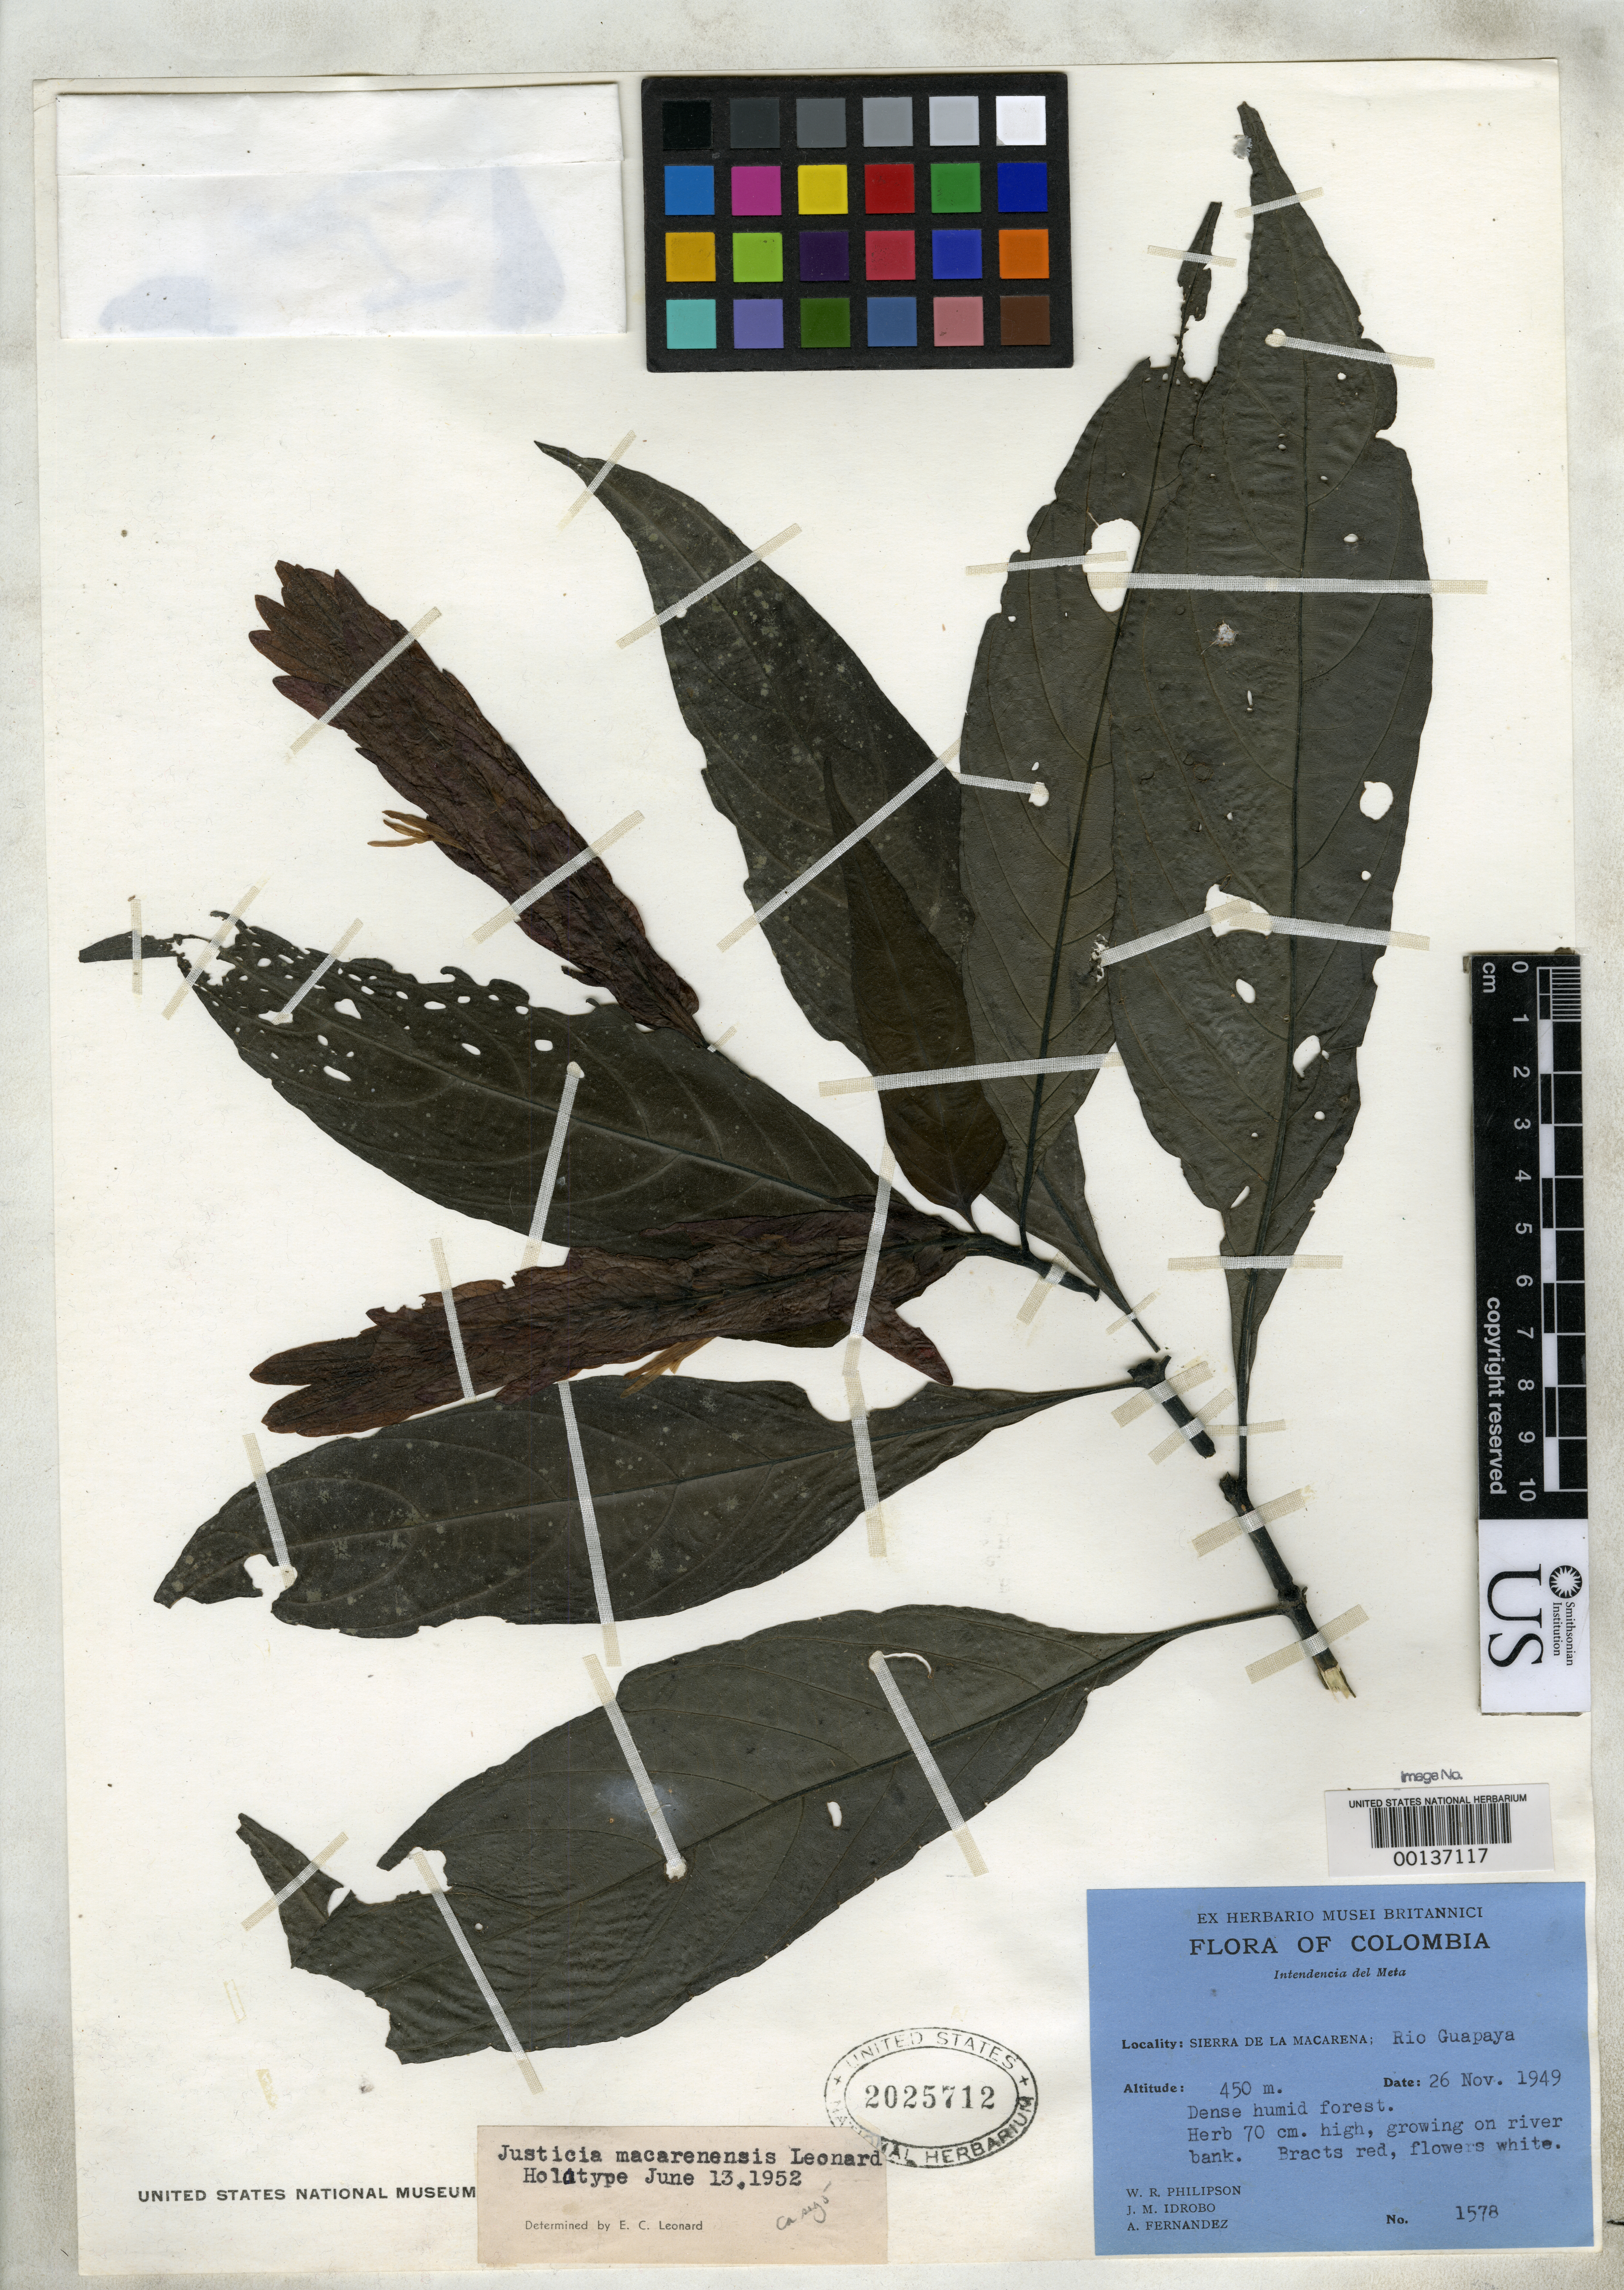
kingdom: Plantae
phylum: Tracheophyta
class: Magnoliopsida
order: Lamiales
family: Acanthaceae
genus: Justicia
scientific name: Justicia macarenensis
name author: Leonard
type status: Holotype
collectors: W. R. Philipson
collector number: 1578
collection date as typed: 26 Nov 1949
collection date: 1949-11-26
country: Colombia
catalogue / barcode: US 2025712